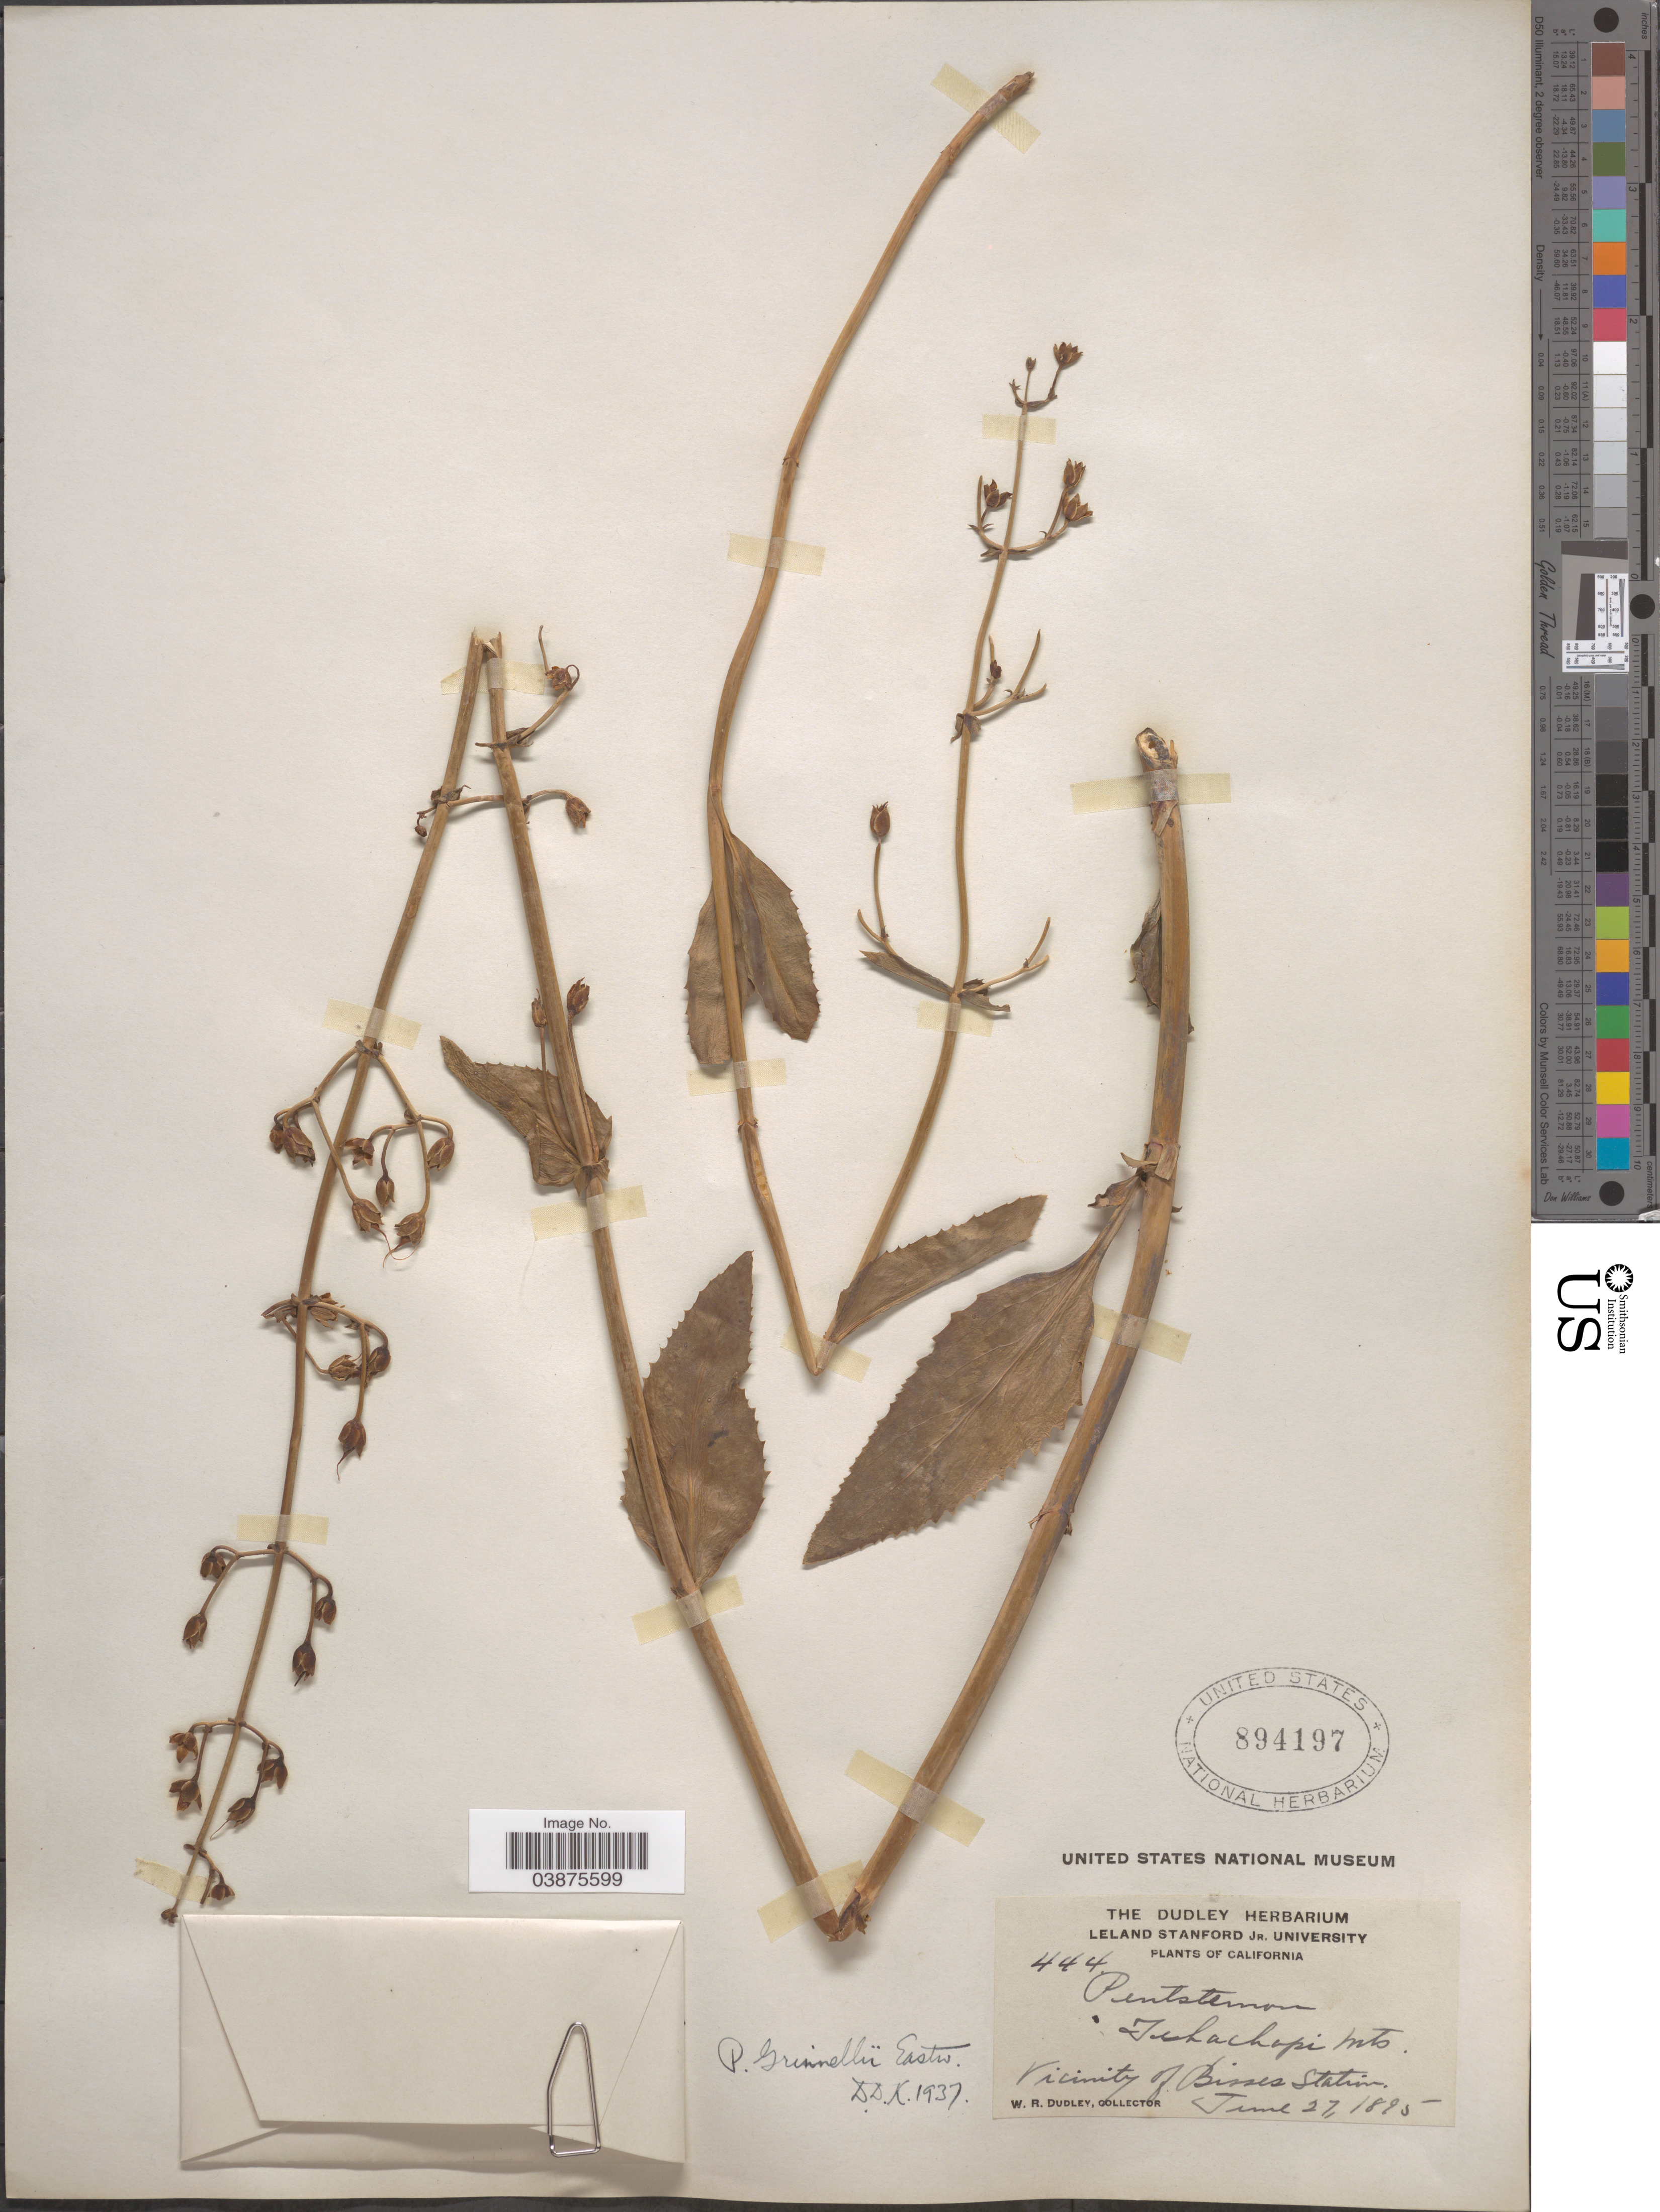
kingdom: Plantae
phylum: Tracheophyta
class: Magnoliopsida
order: Lamiales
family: Plantaginaceae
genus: Penstemon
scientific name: Penstemon grinnellii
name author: Eastw.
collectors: W. Dudley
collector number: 444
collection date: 1895-06-27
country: United States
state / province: California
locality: Tehachapi Mts. Vicinity of Bisses Station.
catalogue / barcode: US 894197